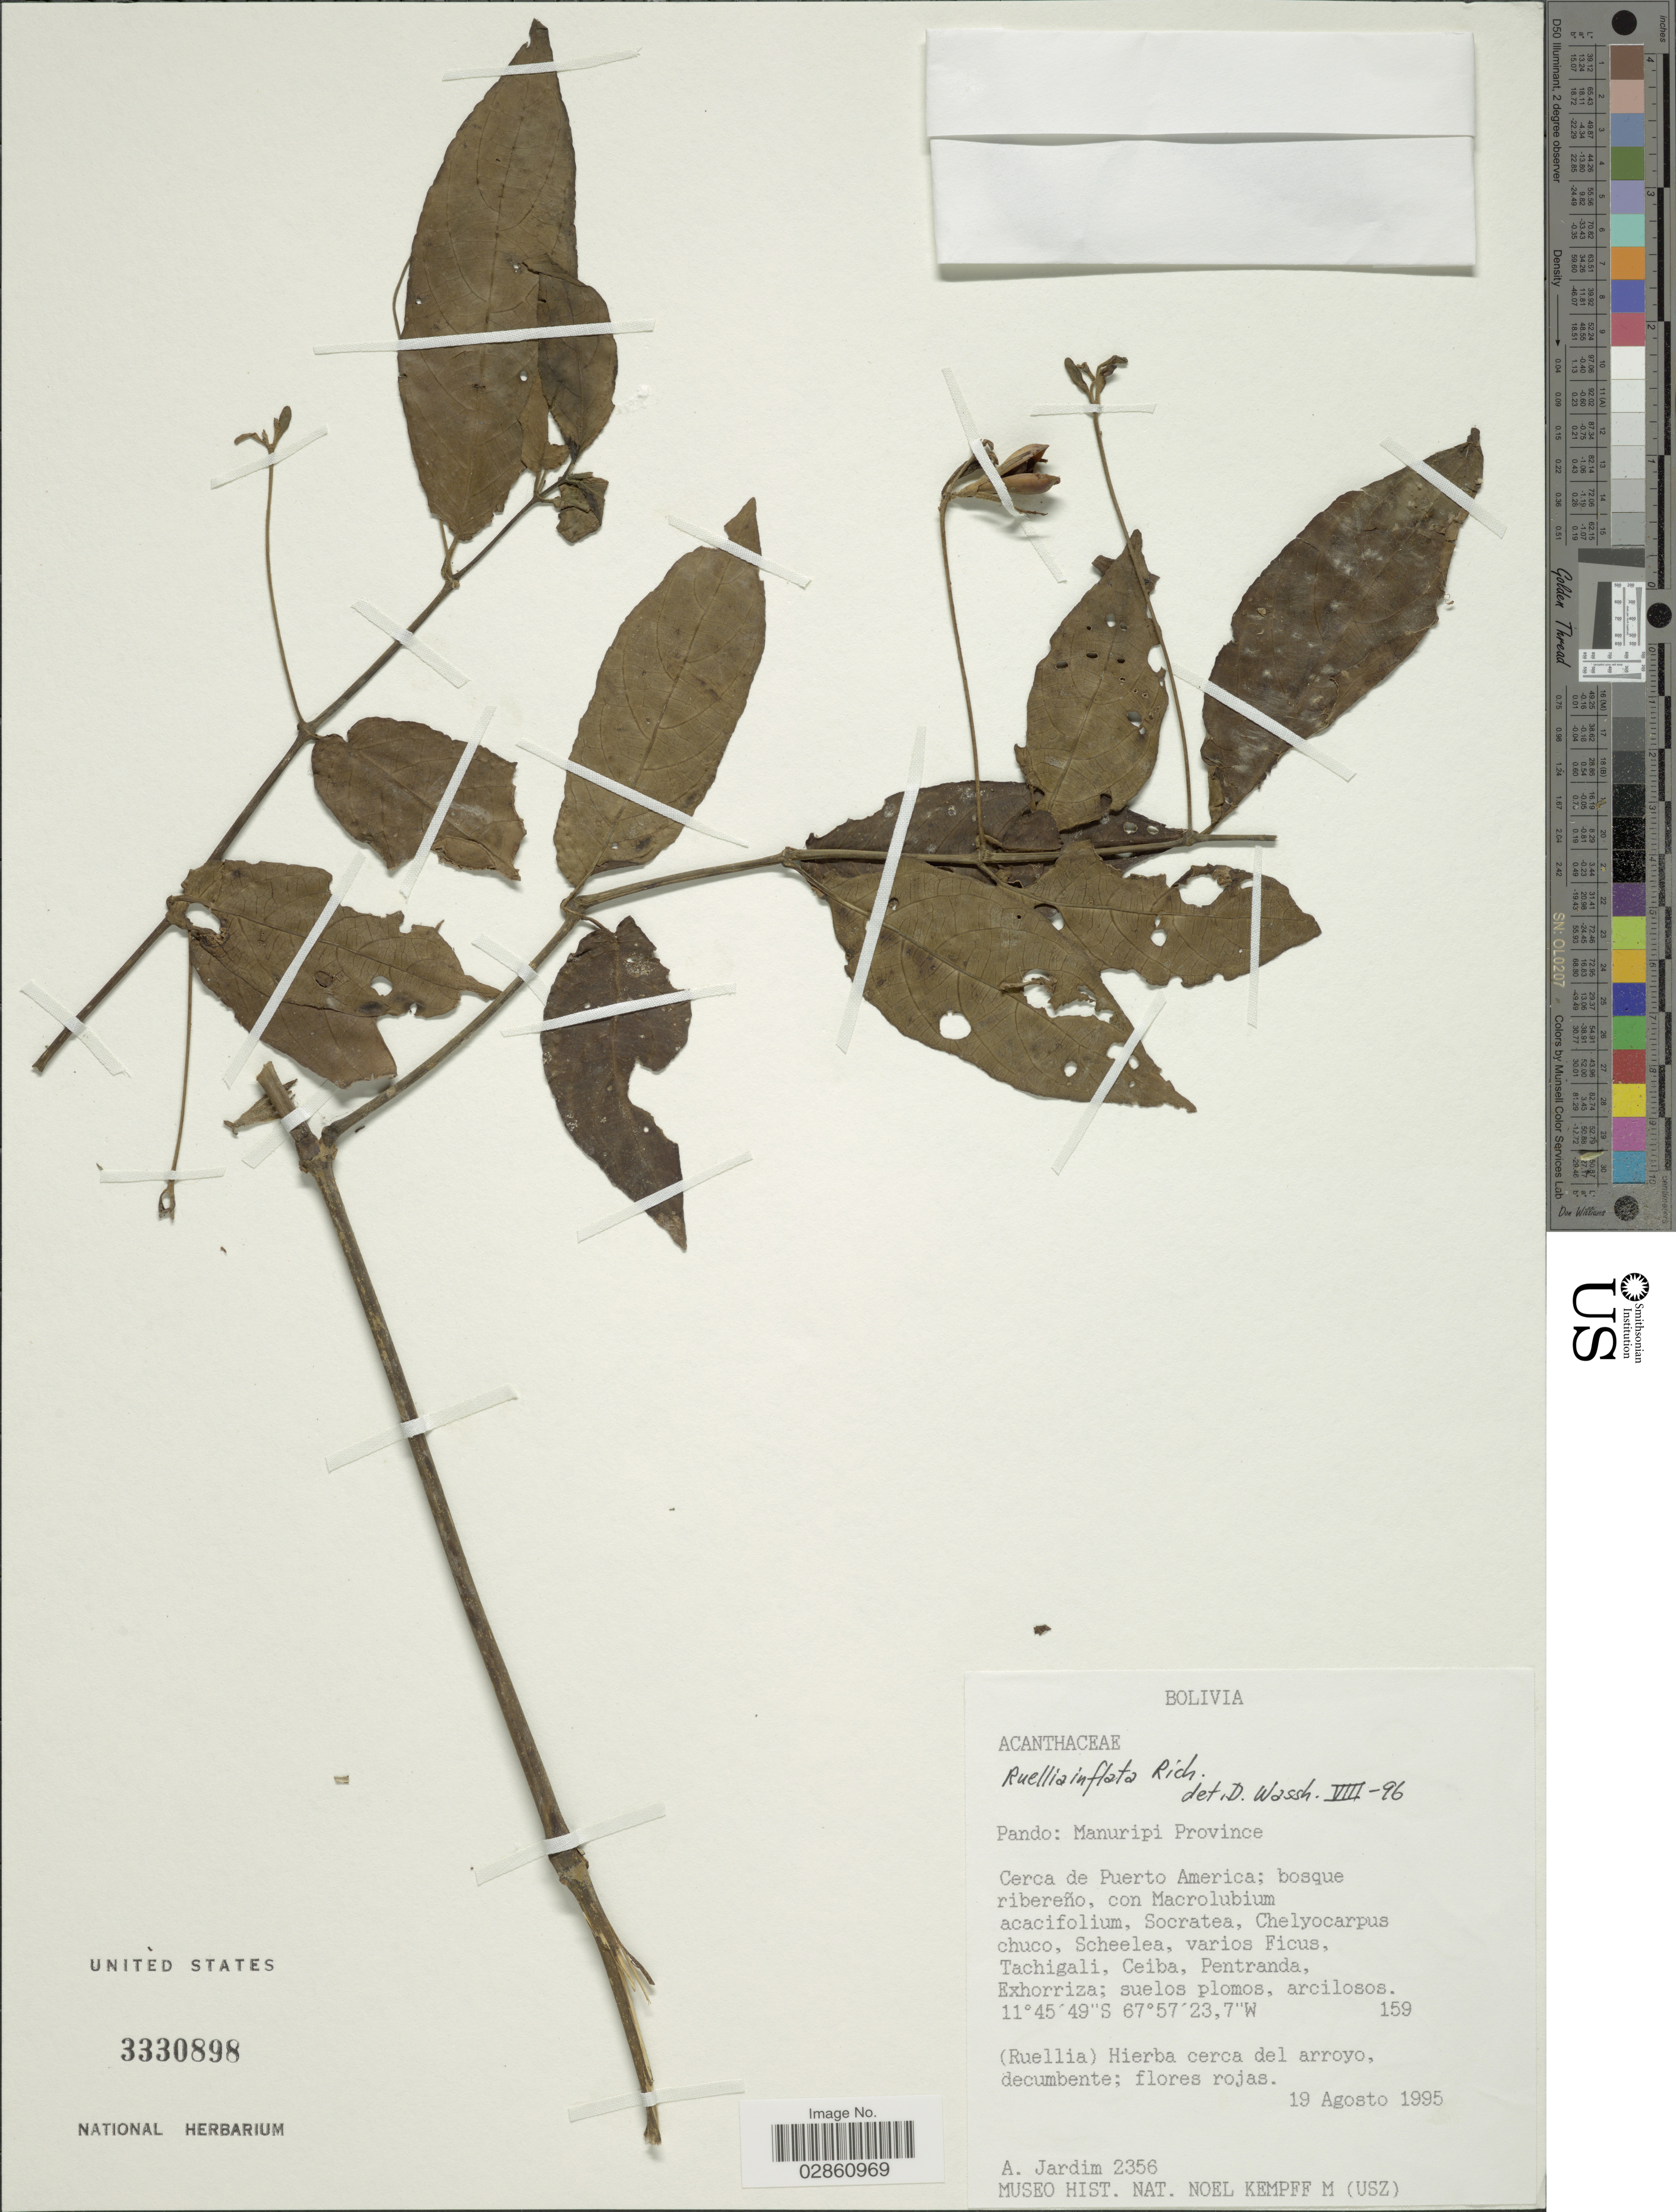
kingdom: Plantae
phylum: Tracheophyta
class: Magnoliopsida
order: Lamiales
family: Acanthaceae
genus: Ruellia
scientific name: Ruellia inflata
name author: Rich.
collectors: A. Jardim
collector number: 2356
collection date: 1995-08-19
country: Bolivia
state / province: Pando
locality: Manuripi Province. Cerca de Puerto America.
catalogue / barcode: US 3330898